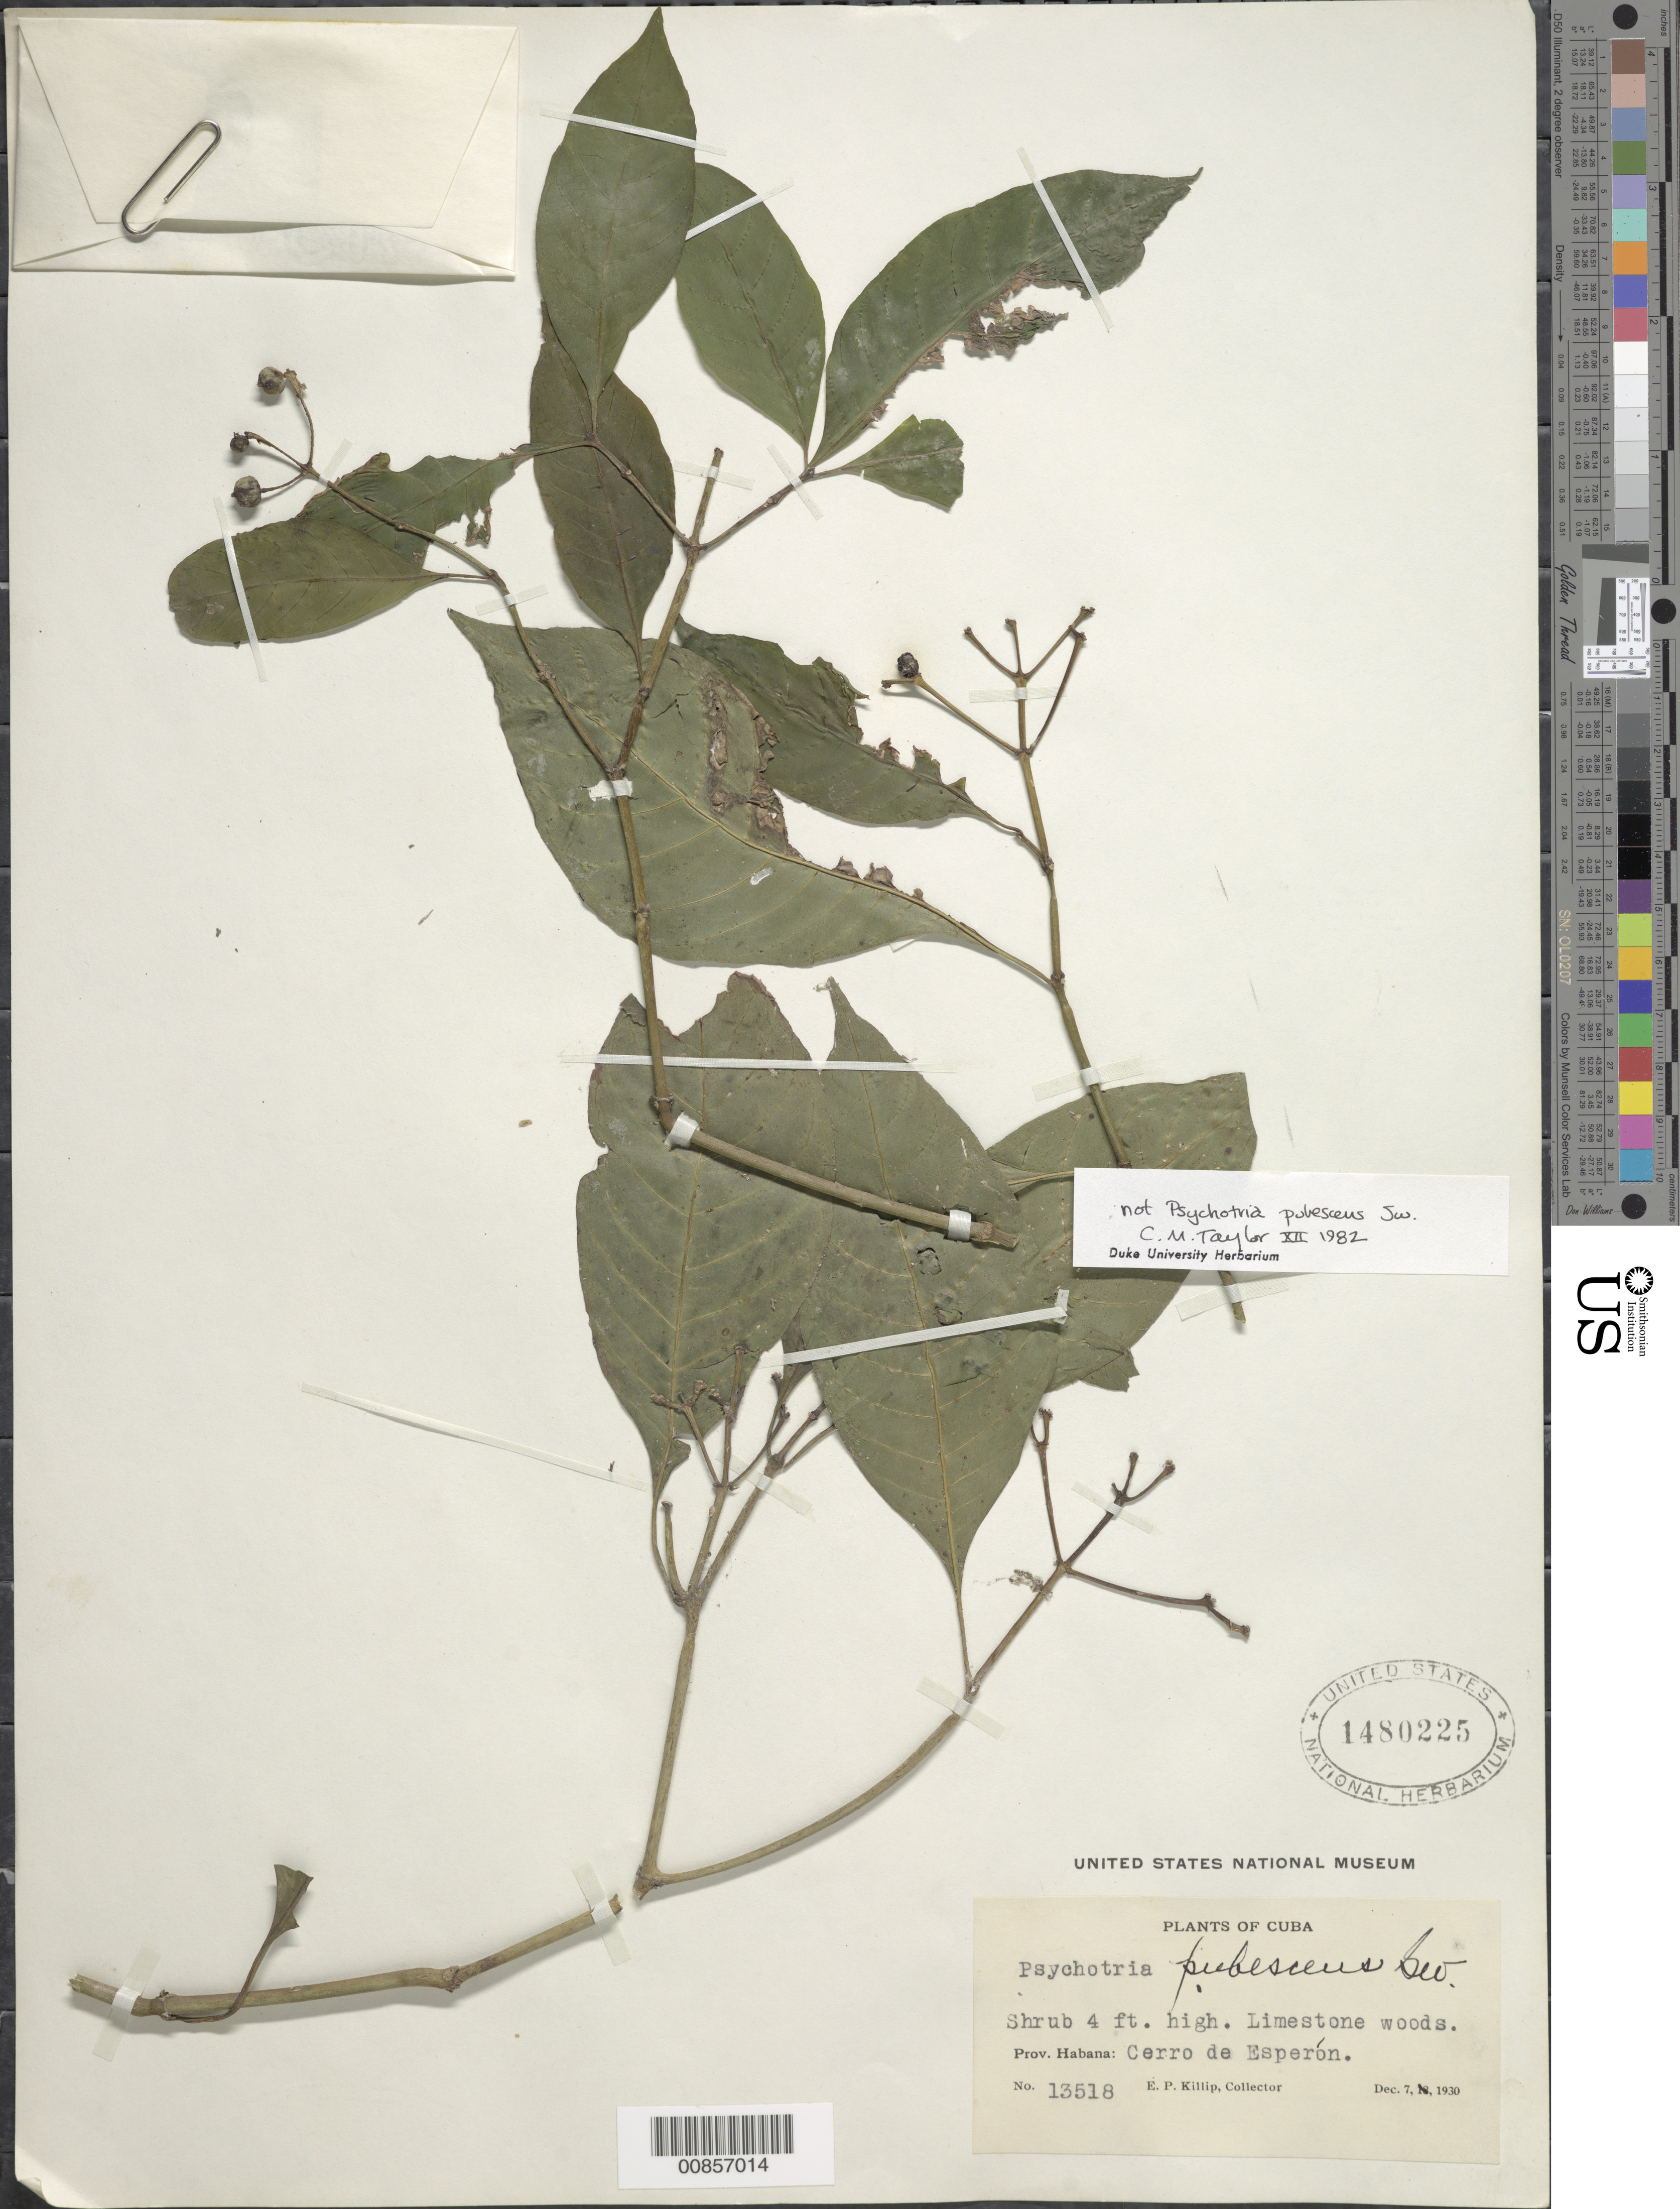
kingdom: Plantae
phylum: Tracheophyta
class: Magnoliopsida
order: Gentianales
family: Rubiaceae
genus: Psychotria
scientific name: Psychotria pubescens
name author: Sw.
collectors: E. P. Killip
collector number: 13518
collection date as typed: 07 Dec 1930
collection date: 1930-12-07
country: Cuba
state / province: La Habana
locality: Cerro de Esperón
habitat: Limestone woods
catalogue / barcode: US 1480225